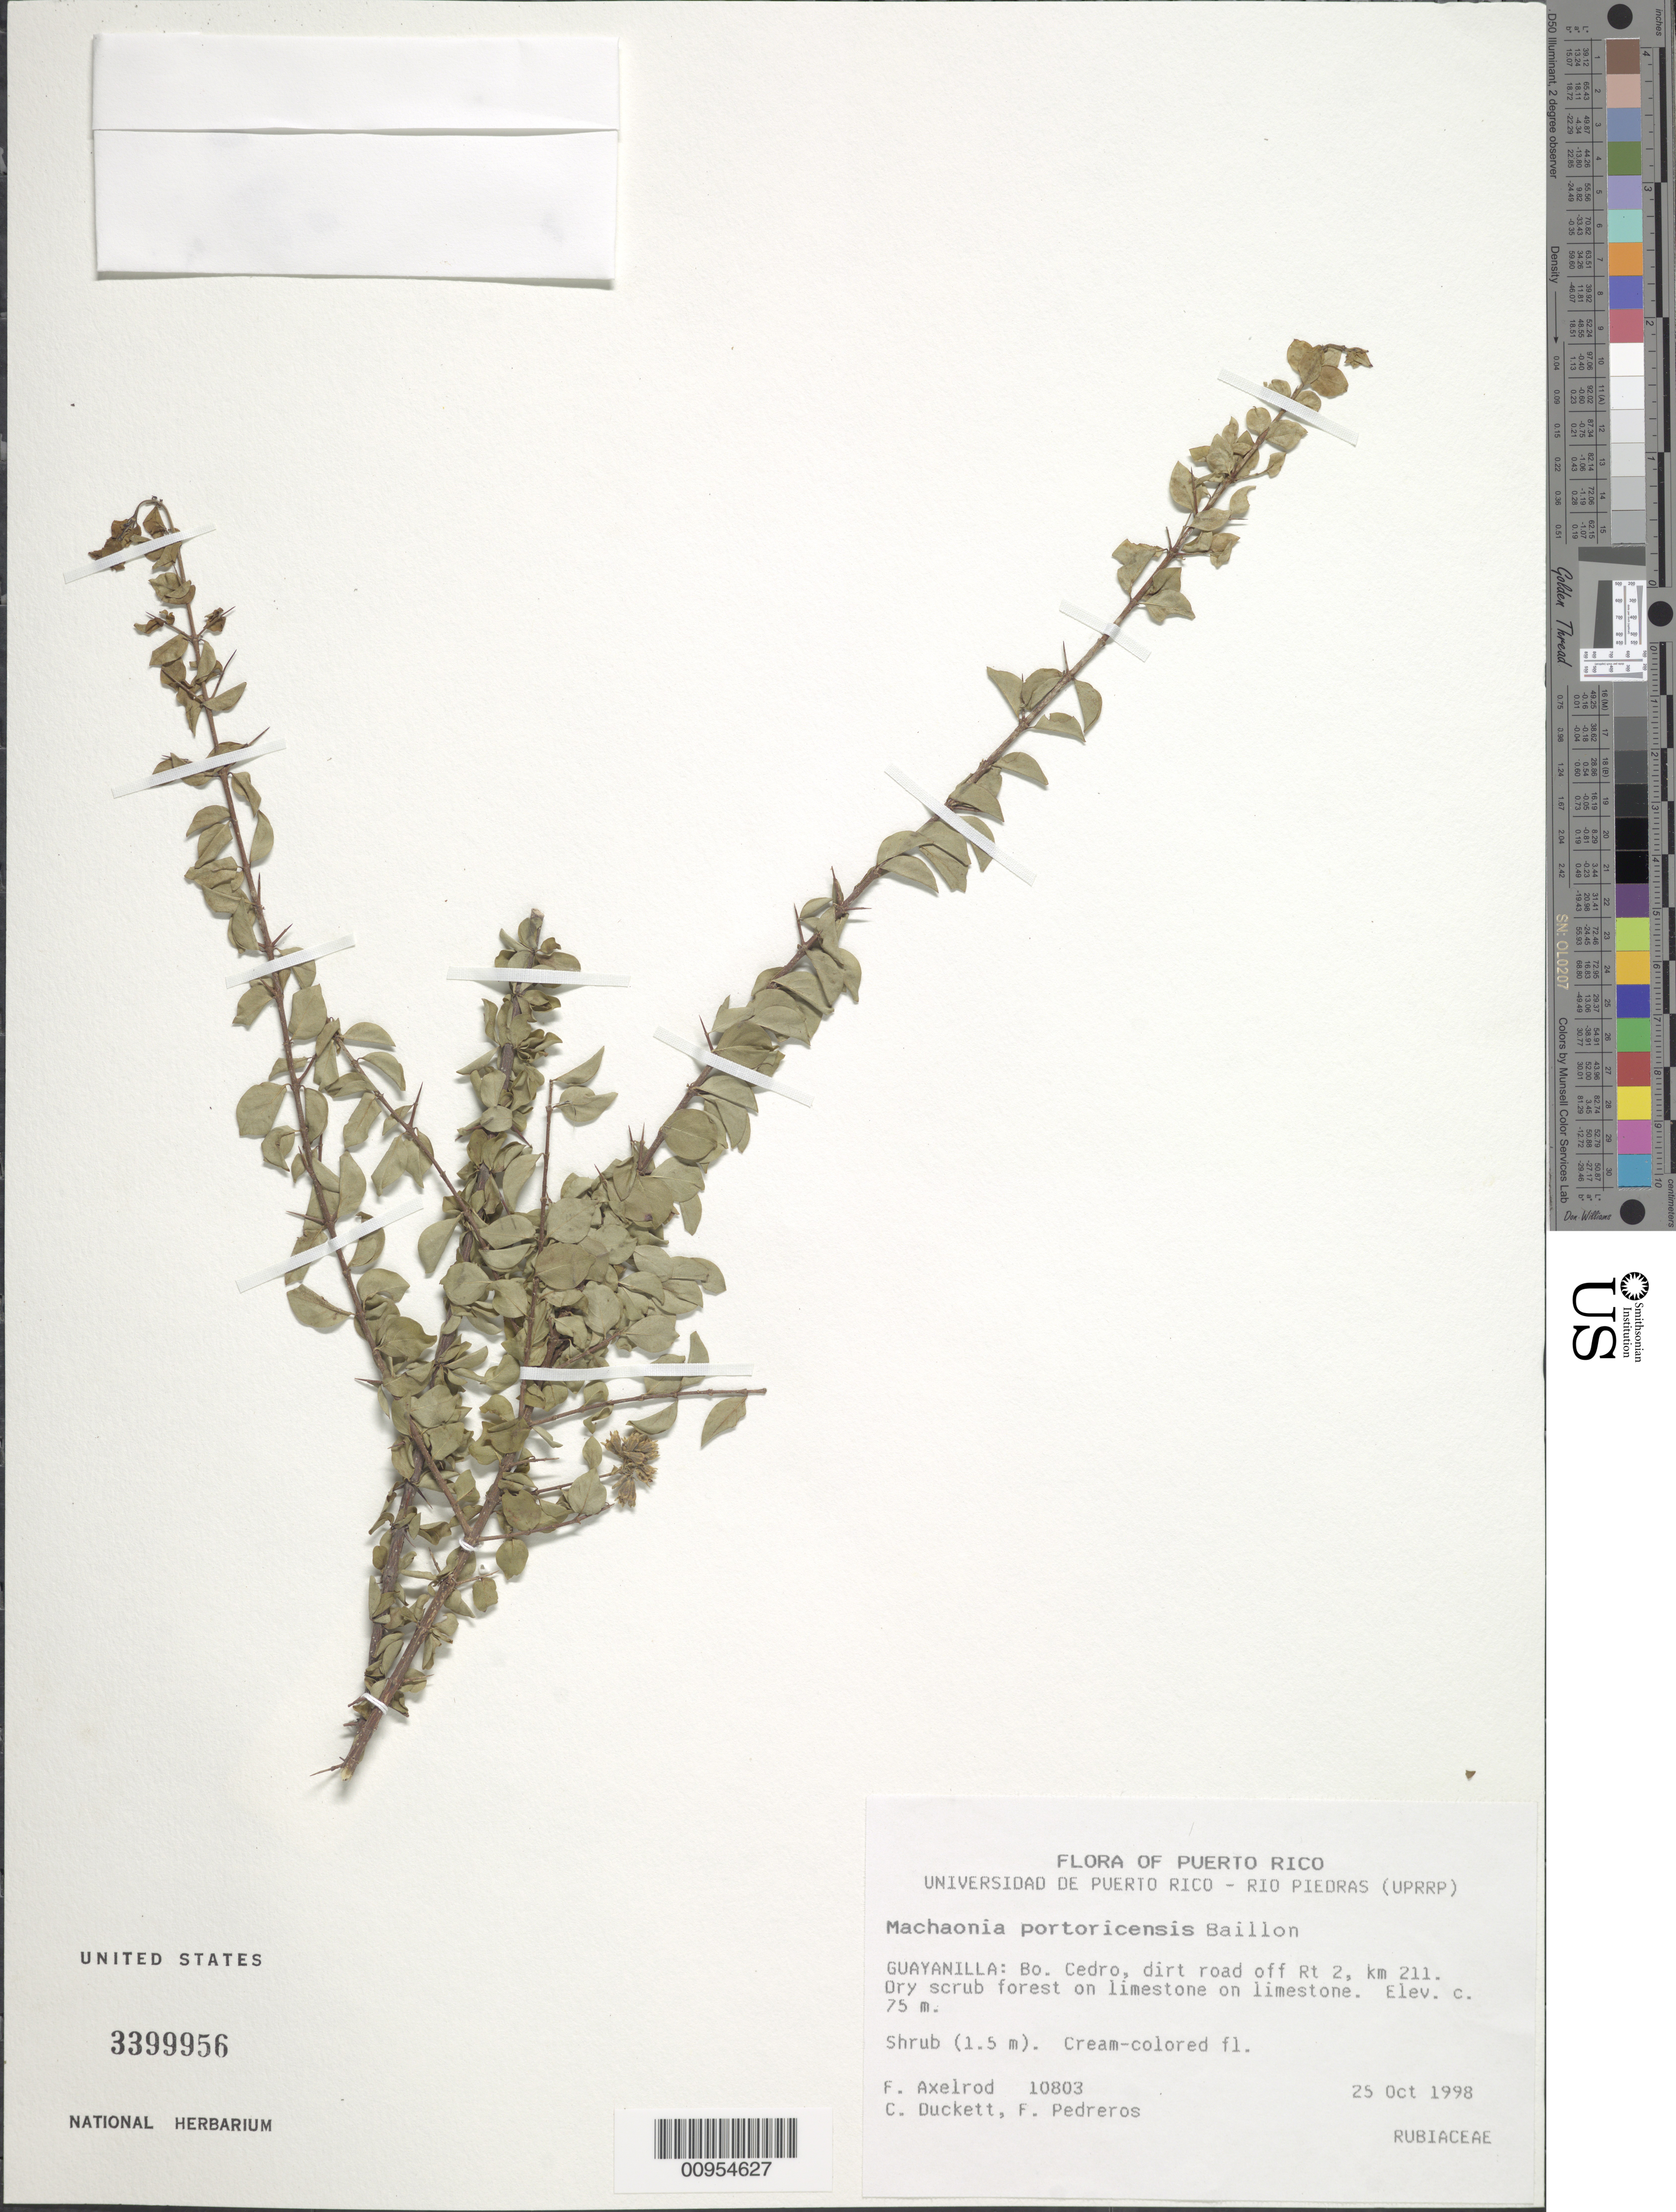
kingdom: Plantae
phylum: Tracheophyta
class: Magnoliopsida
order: Gentianales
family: Rubiaceae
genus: Machaonia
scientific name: Machaonia portoricensis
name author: Baill.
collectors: F. S. Axelrod, C. Duckett & F. Pedreros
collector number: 10803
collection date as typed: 25 Oct 1998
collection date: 1998-10-25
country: Puerto Rico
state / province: Guayanilla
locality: Bo. Cedro, dirt road off Rt. 2, km 211.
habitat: Dry scrub forest on limestone.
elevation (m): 75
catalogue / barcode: US 3399956